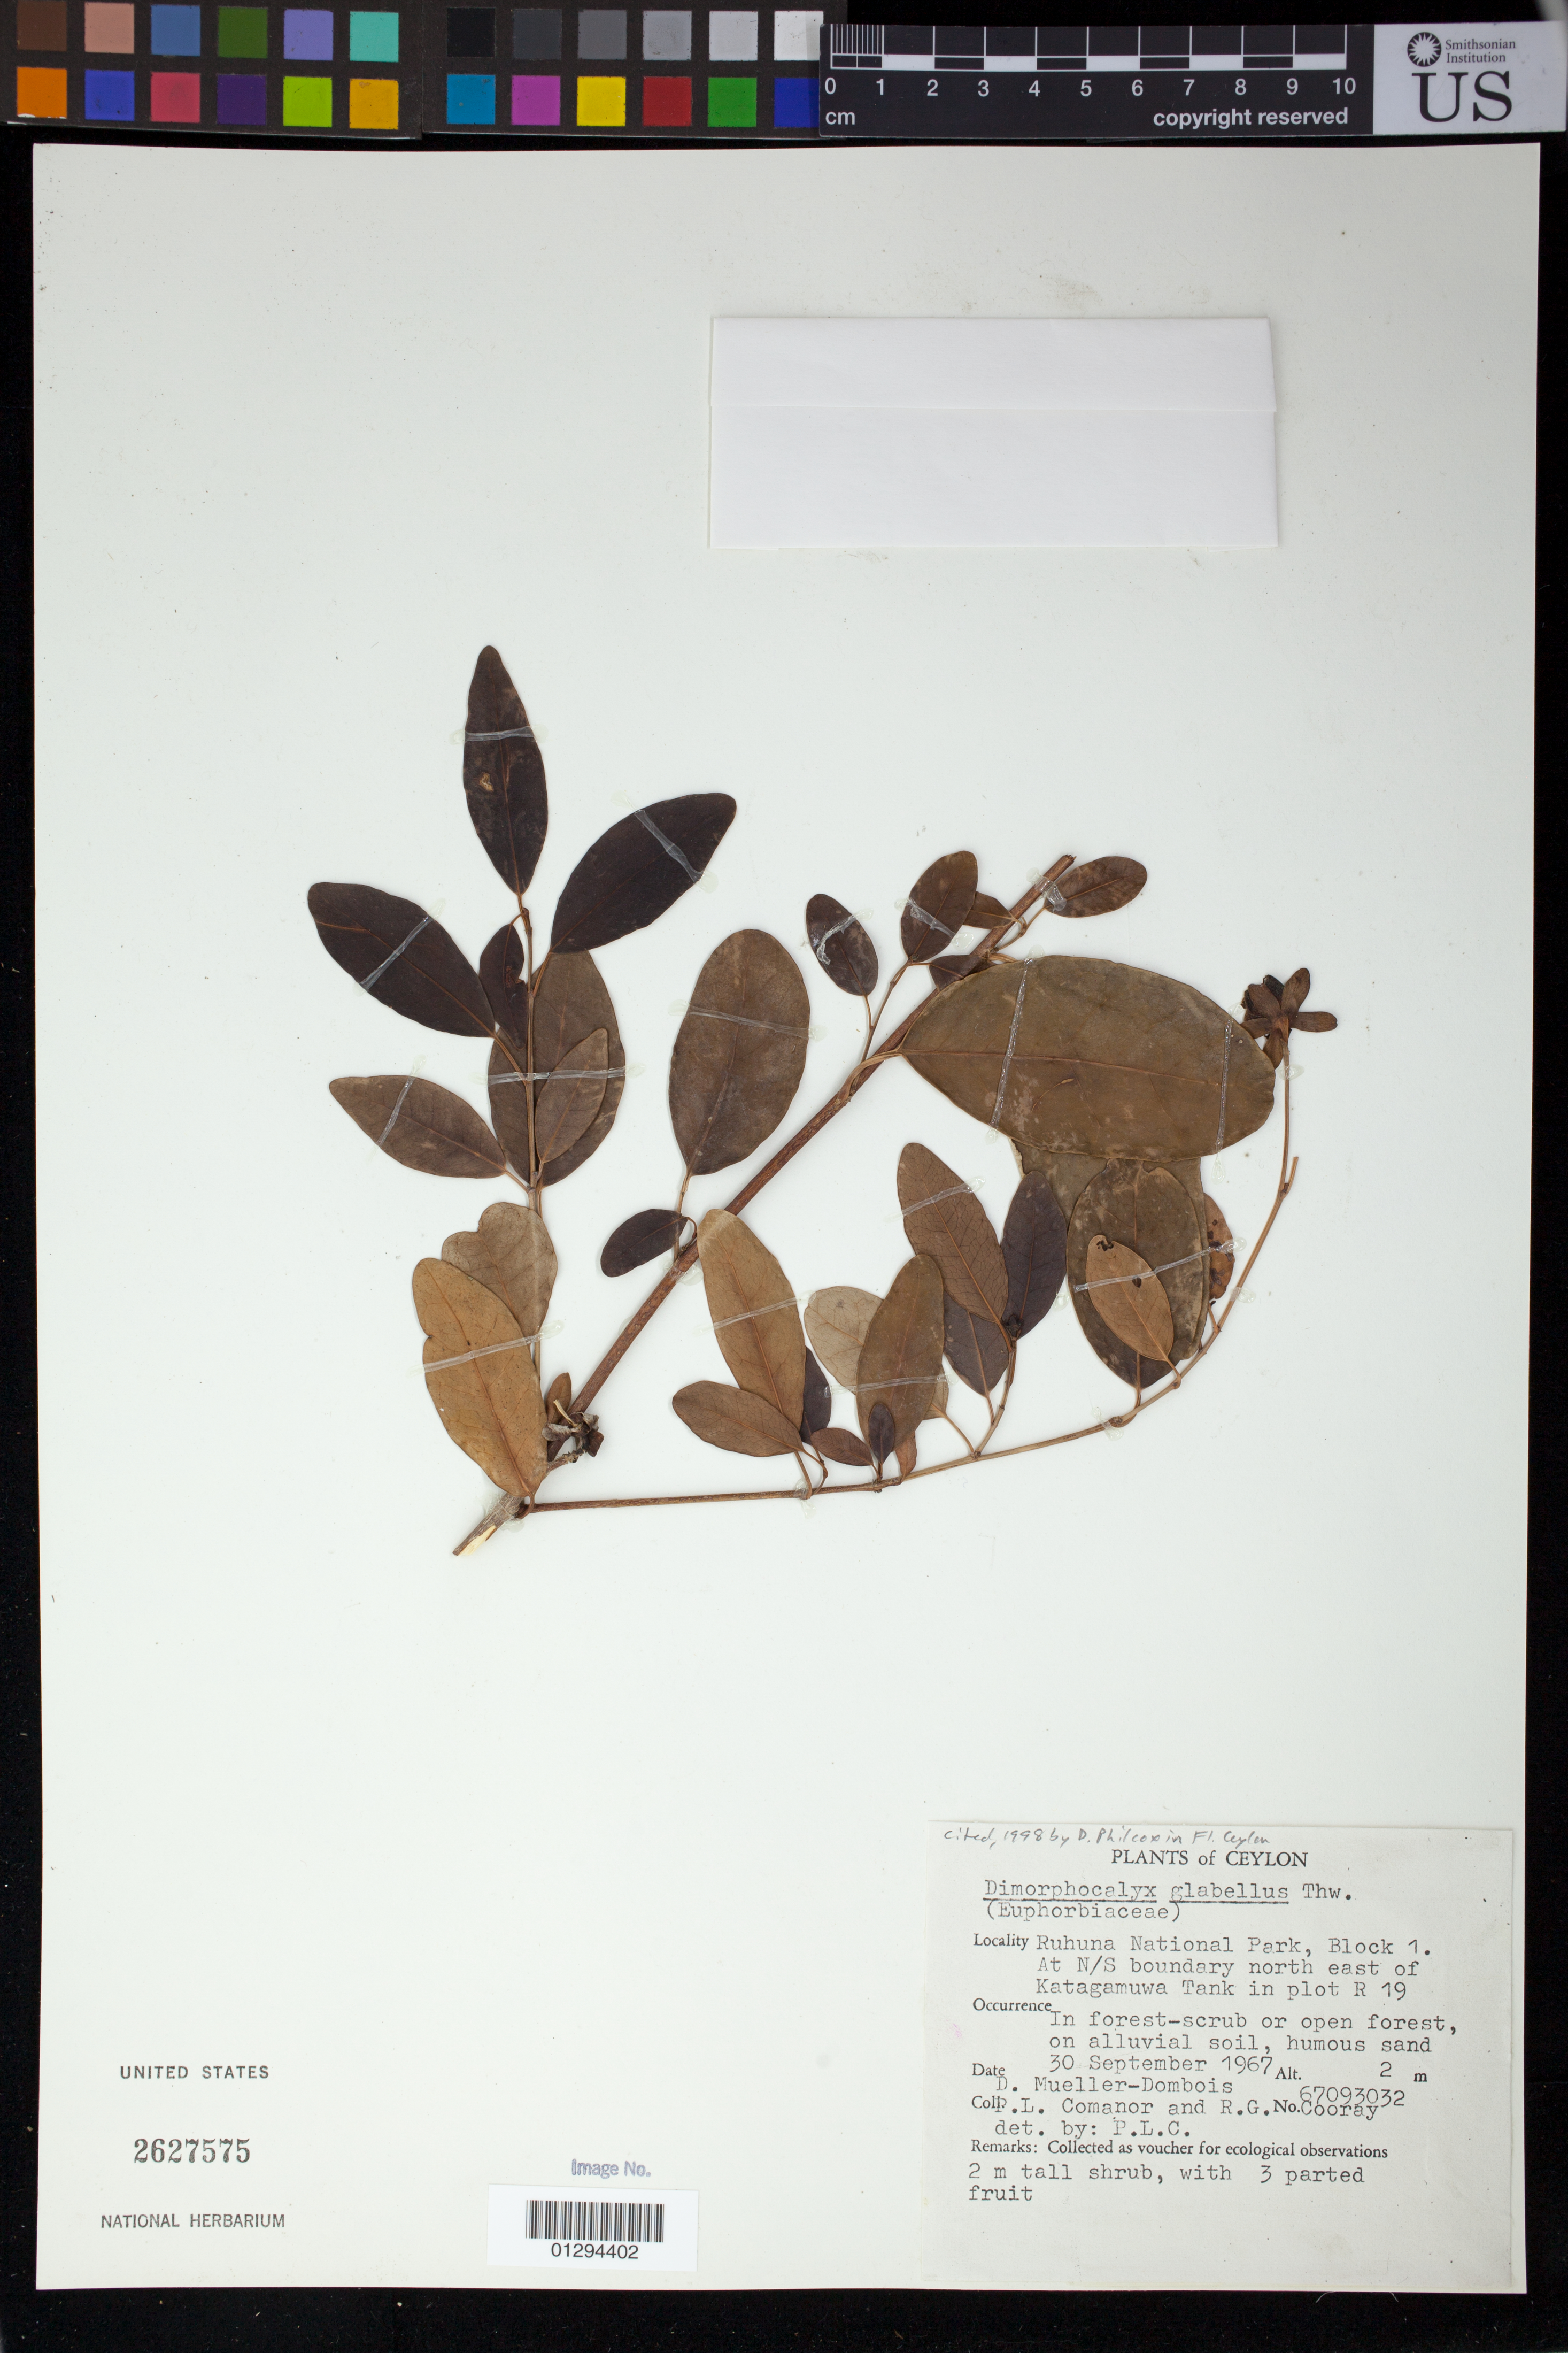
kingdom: Plantae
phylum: Tracheophyta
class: Magnoliopsida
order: Malpighiales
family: Euphorbiaceae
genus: Dimorphocalyx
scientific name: Dimorphocalyx glabellus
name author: Thwaites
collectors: D. Mueller-Dombois, P. Comanor & R. Cooray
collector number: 67093032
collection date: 1967-09-30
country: Sri Lanka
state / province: Southern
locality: Ruhuna National Park [Yala National Park], Block 1. At N/S boundary north east of Katagamuwa Tank in plot R 19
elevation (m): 2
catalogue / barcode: US 2627575